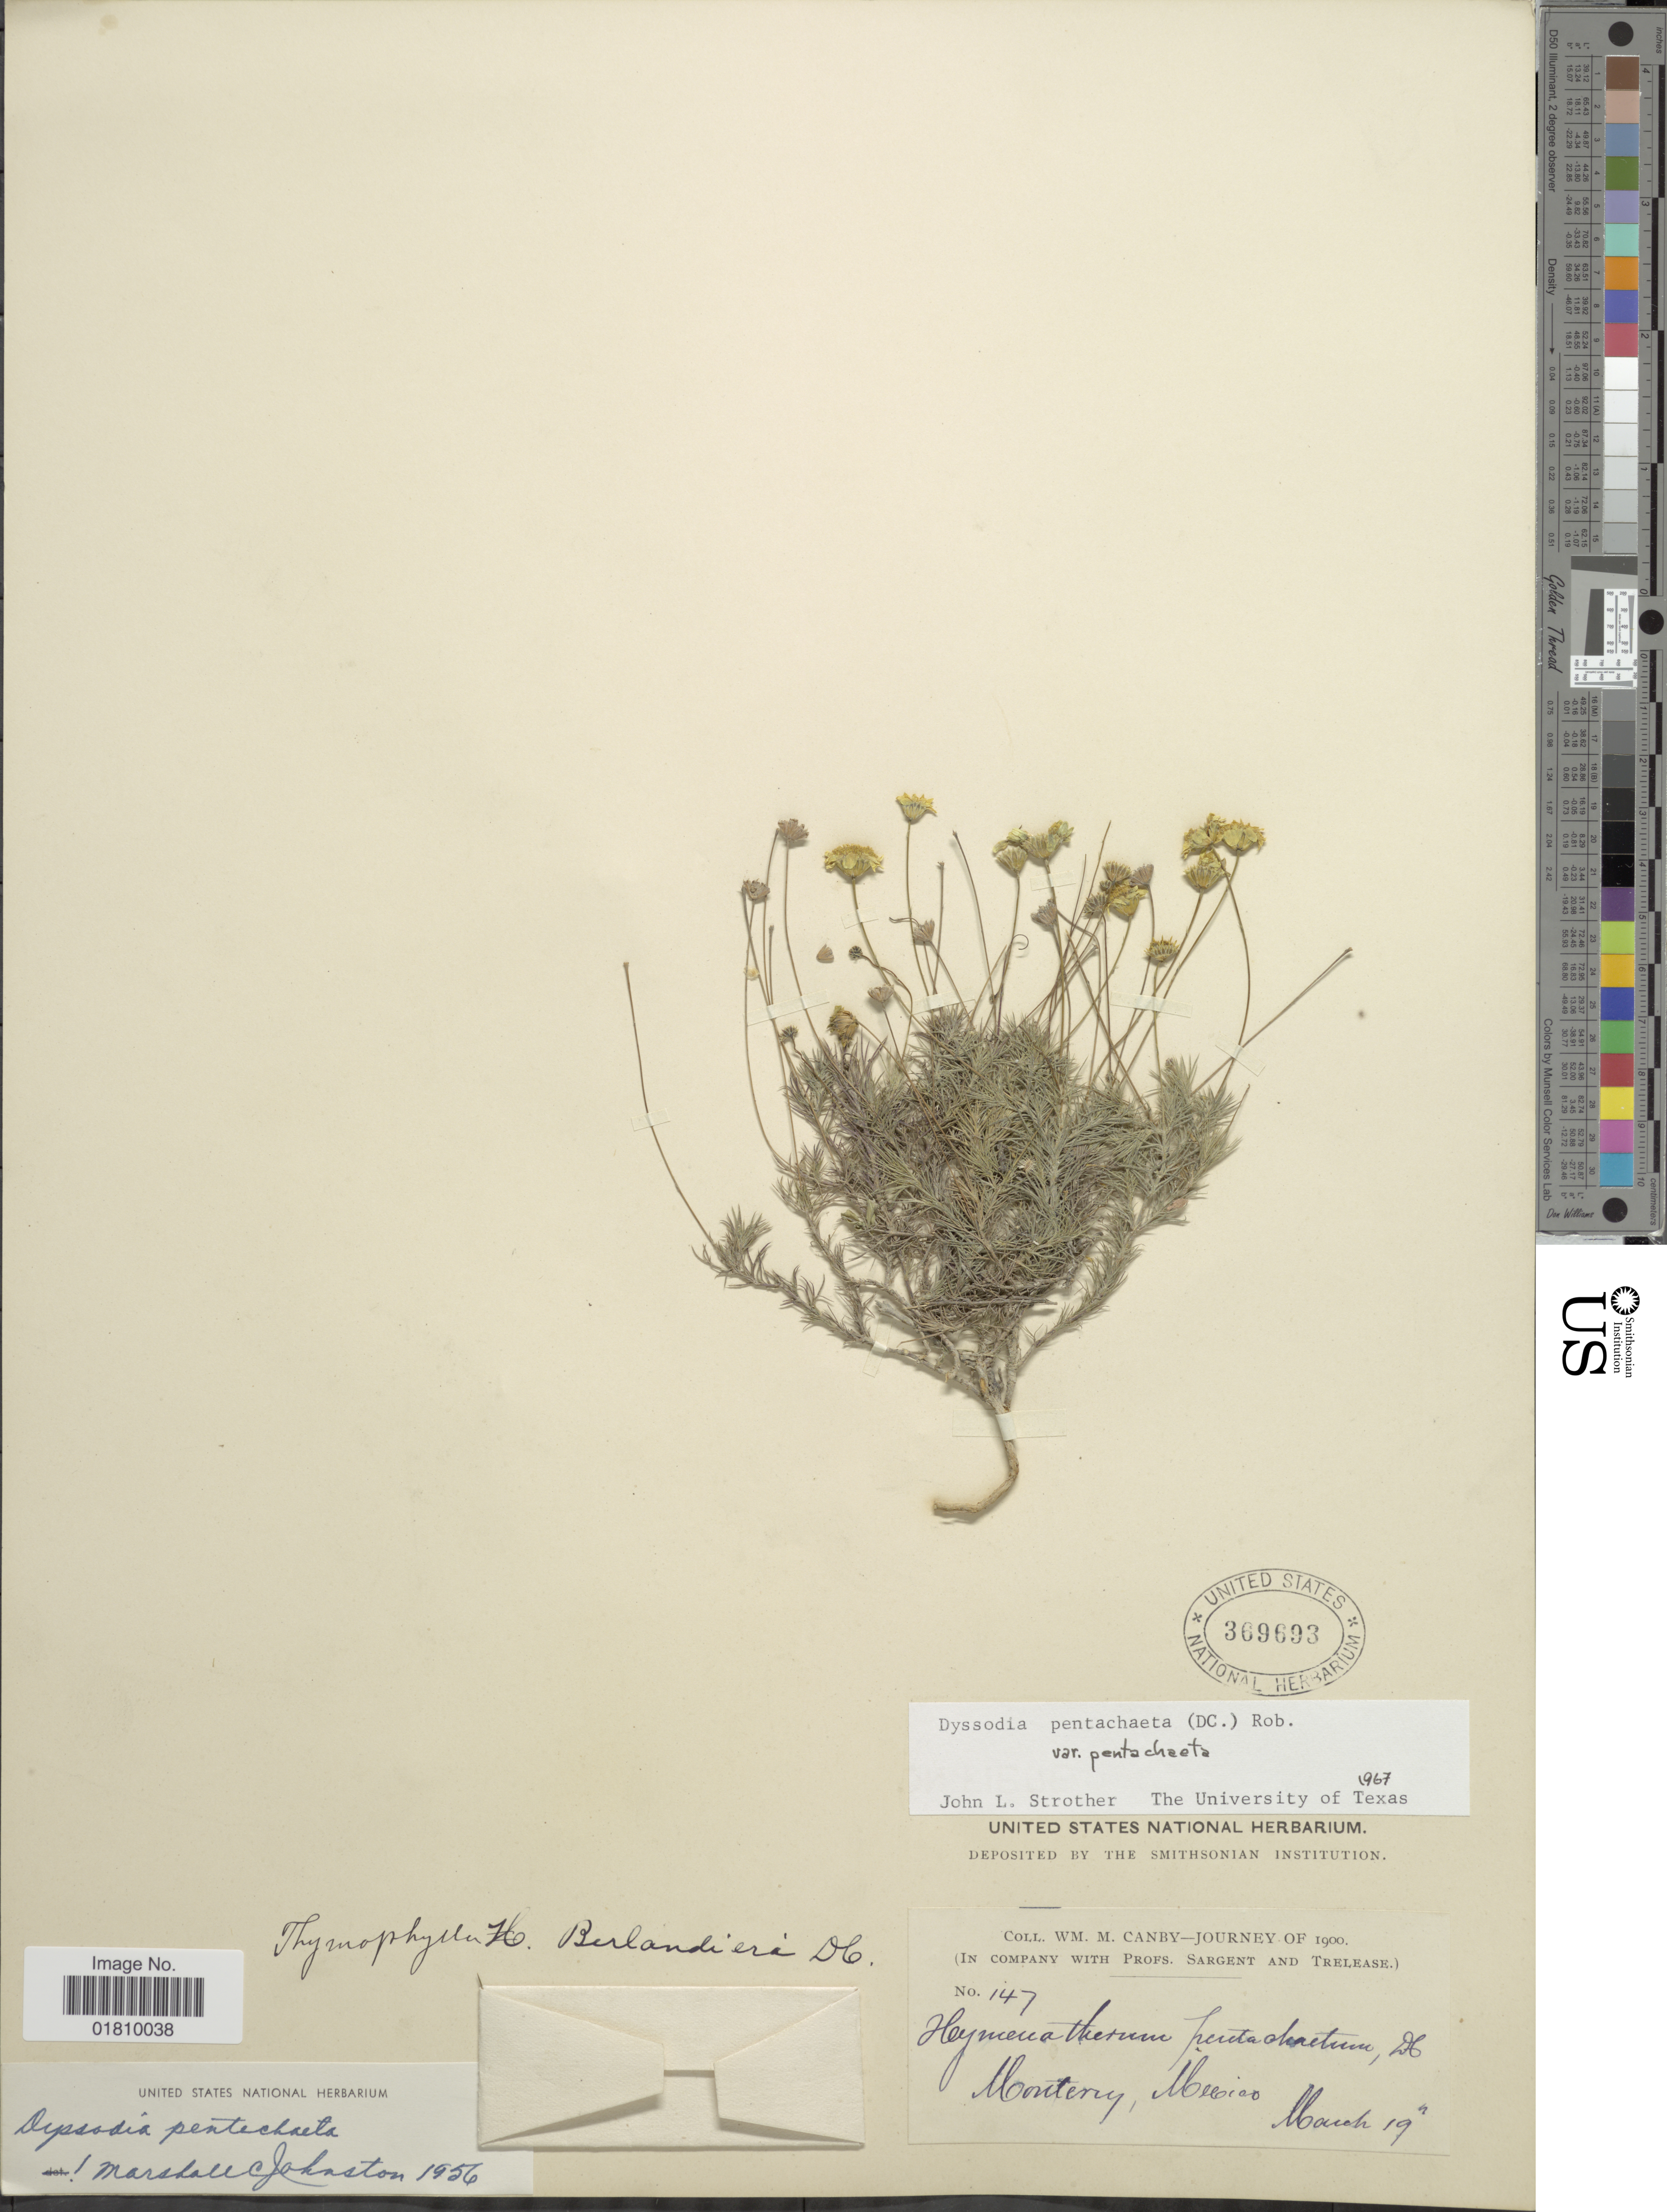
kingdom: Plantae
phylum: Tracheophyta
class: Magnoliopsida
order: Asterales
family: Asteraceae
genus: Thymophylla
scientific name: Thymophylla pentachaeta var. pentachaeta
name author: (DC.) Small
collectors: W. M. Canby, -- Sargent & -- Trelease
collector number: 147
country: Mexico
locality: Monterey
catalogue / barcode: US 369693